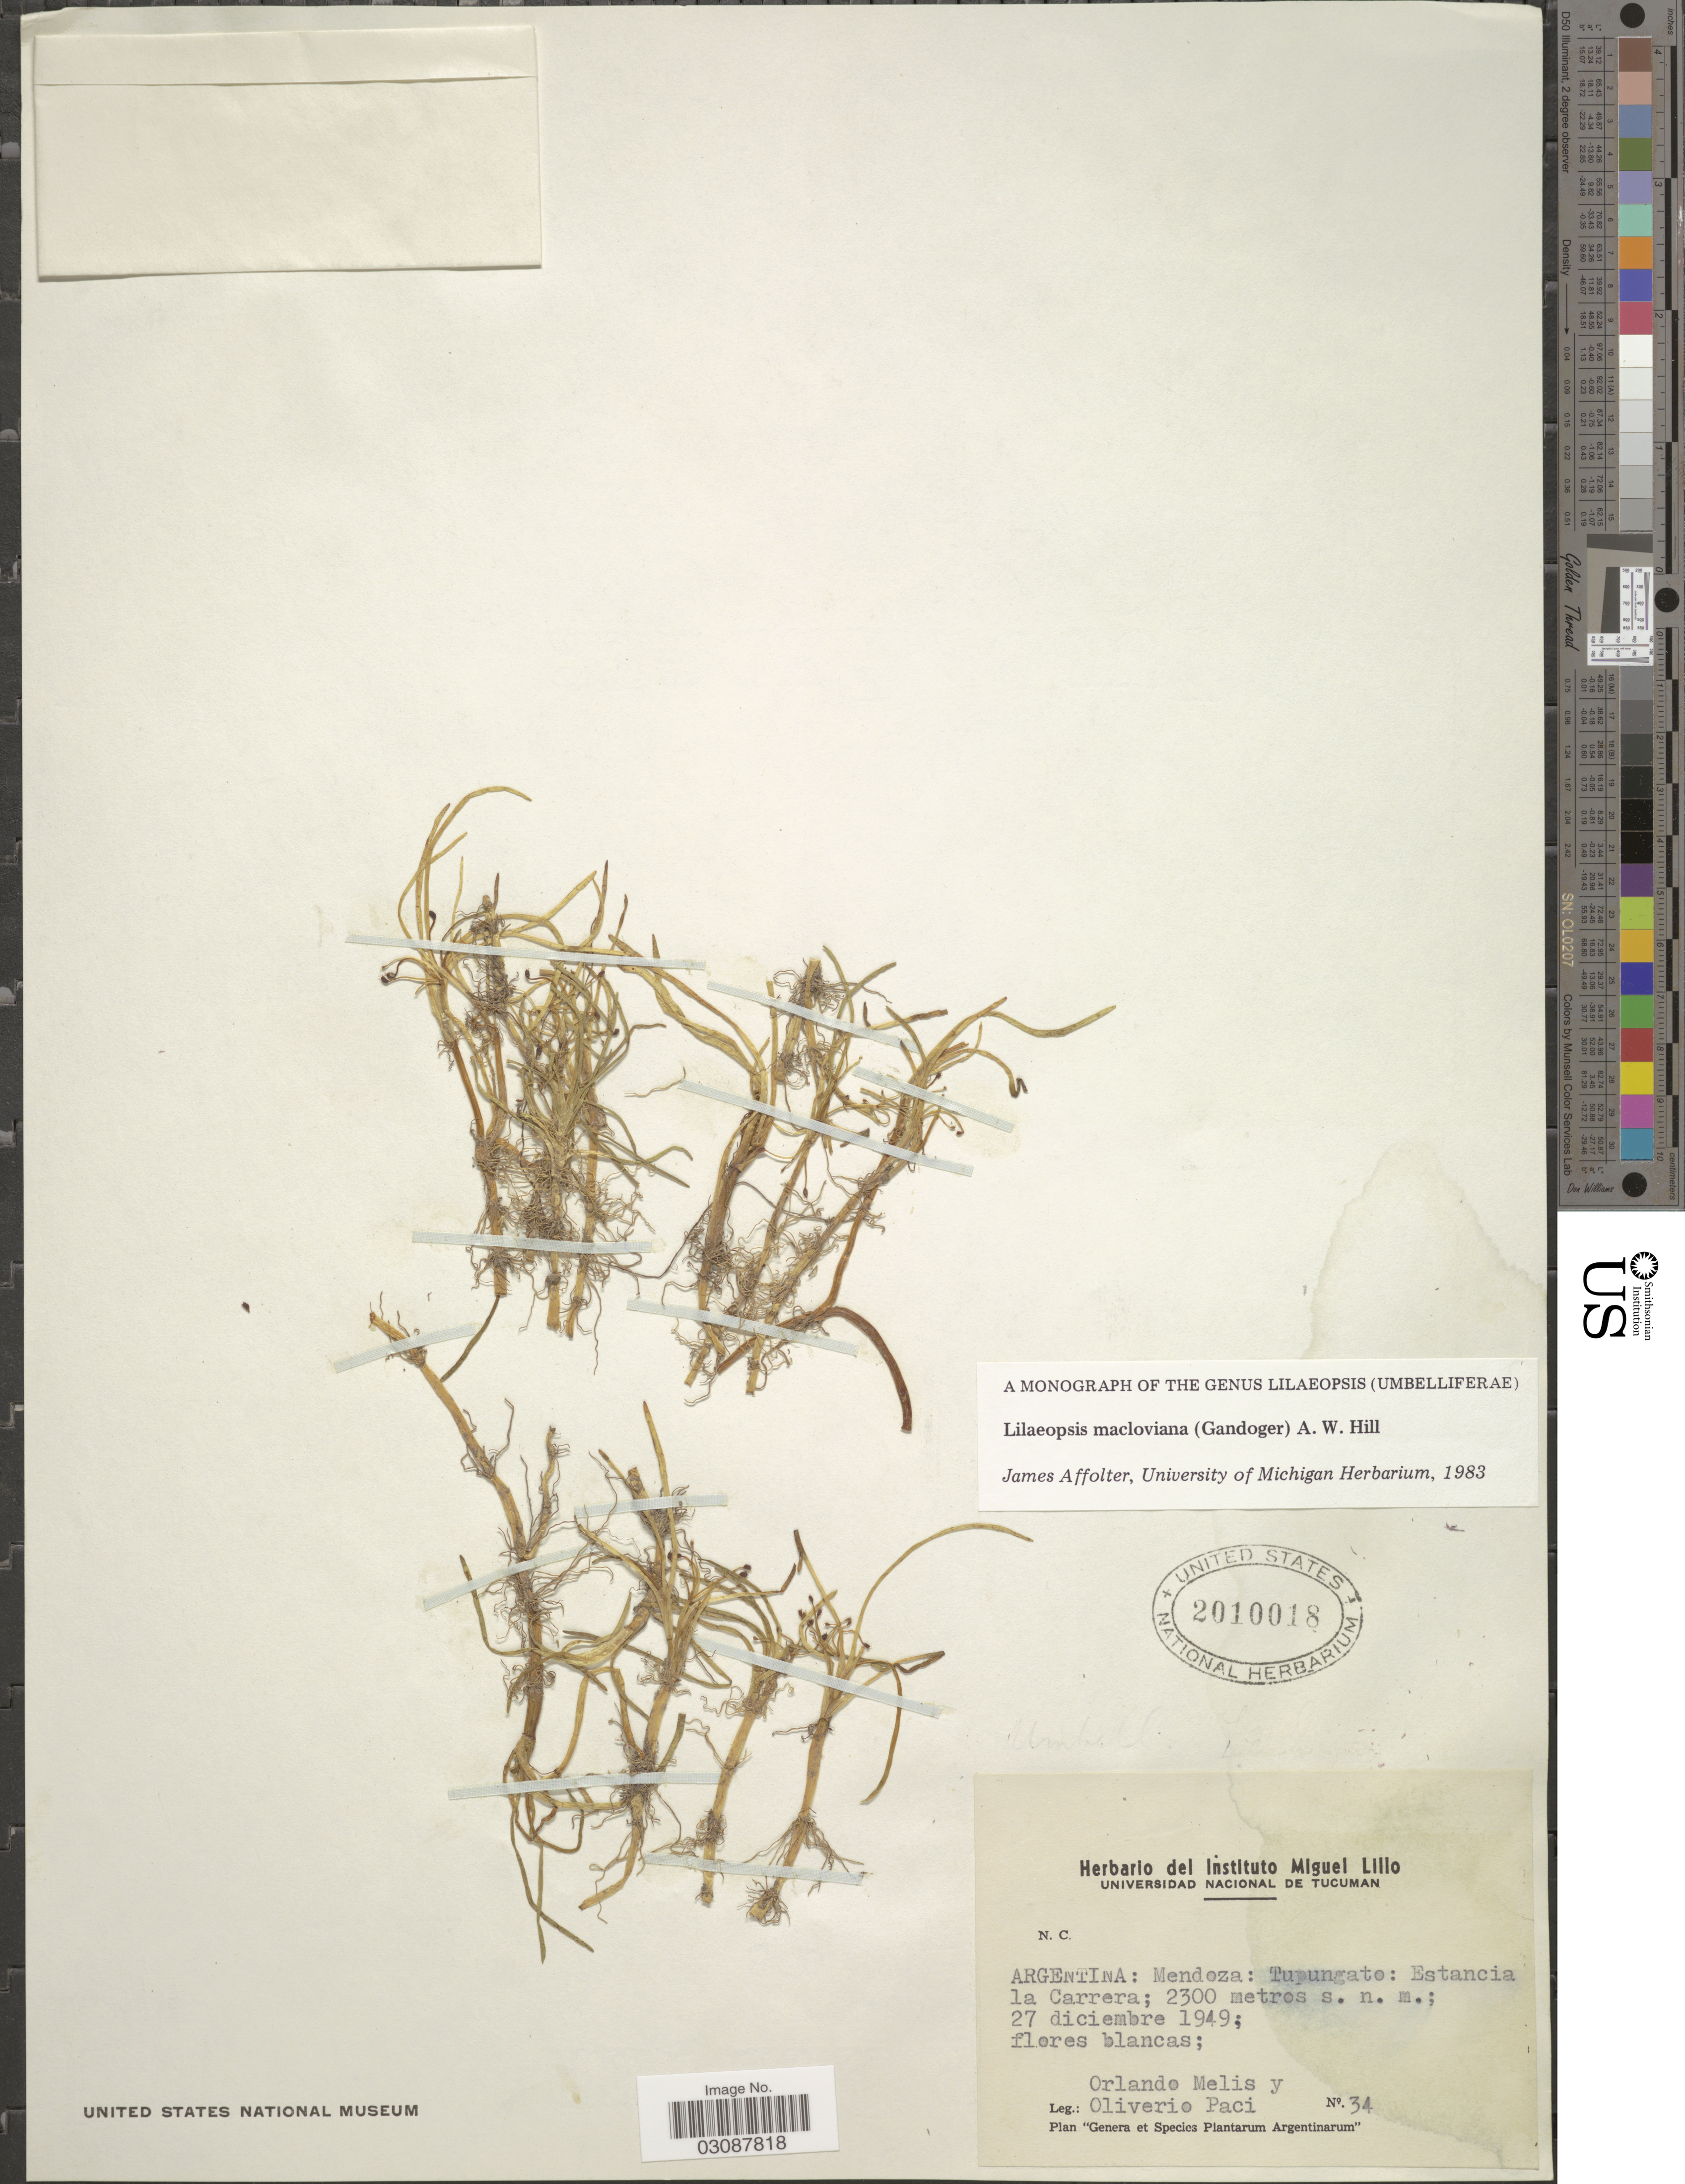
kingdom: Plantae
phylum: Tracheophyta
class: Magnoliopsida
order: Apiales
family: Apiaceae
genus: Lilaeopsis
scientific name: Lilaeopsis macloviana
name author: (Gand.) A.W. Hill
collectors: O. Melis & O. Paci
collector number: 34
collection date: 1949-12-27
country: Argentina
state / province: Mendoza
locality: Tupungato: Estancia la Carrera.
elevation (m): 2300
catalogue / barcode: US 2010018